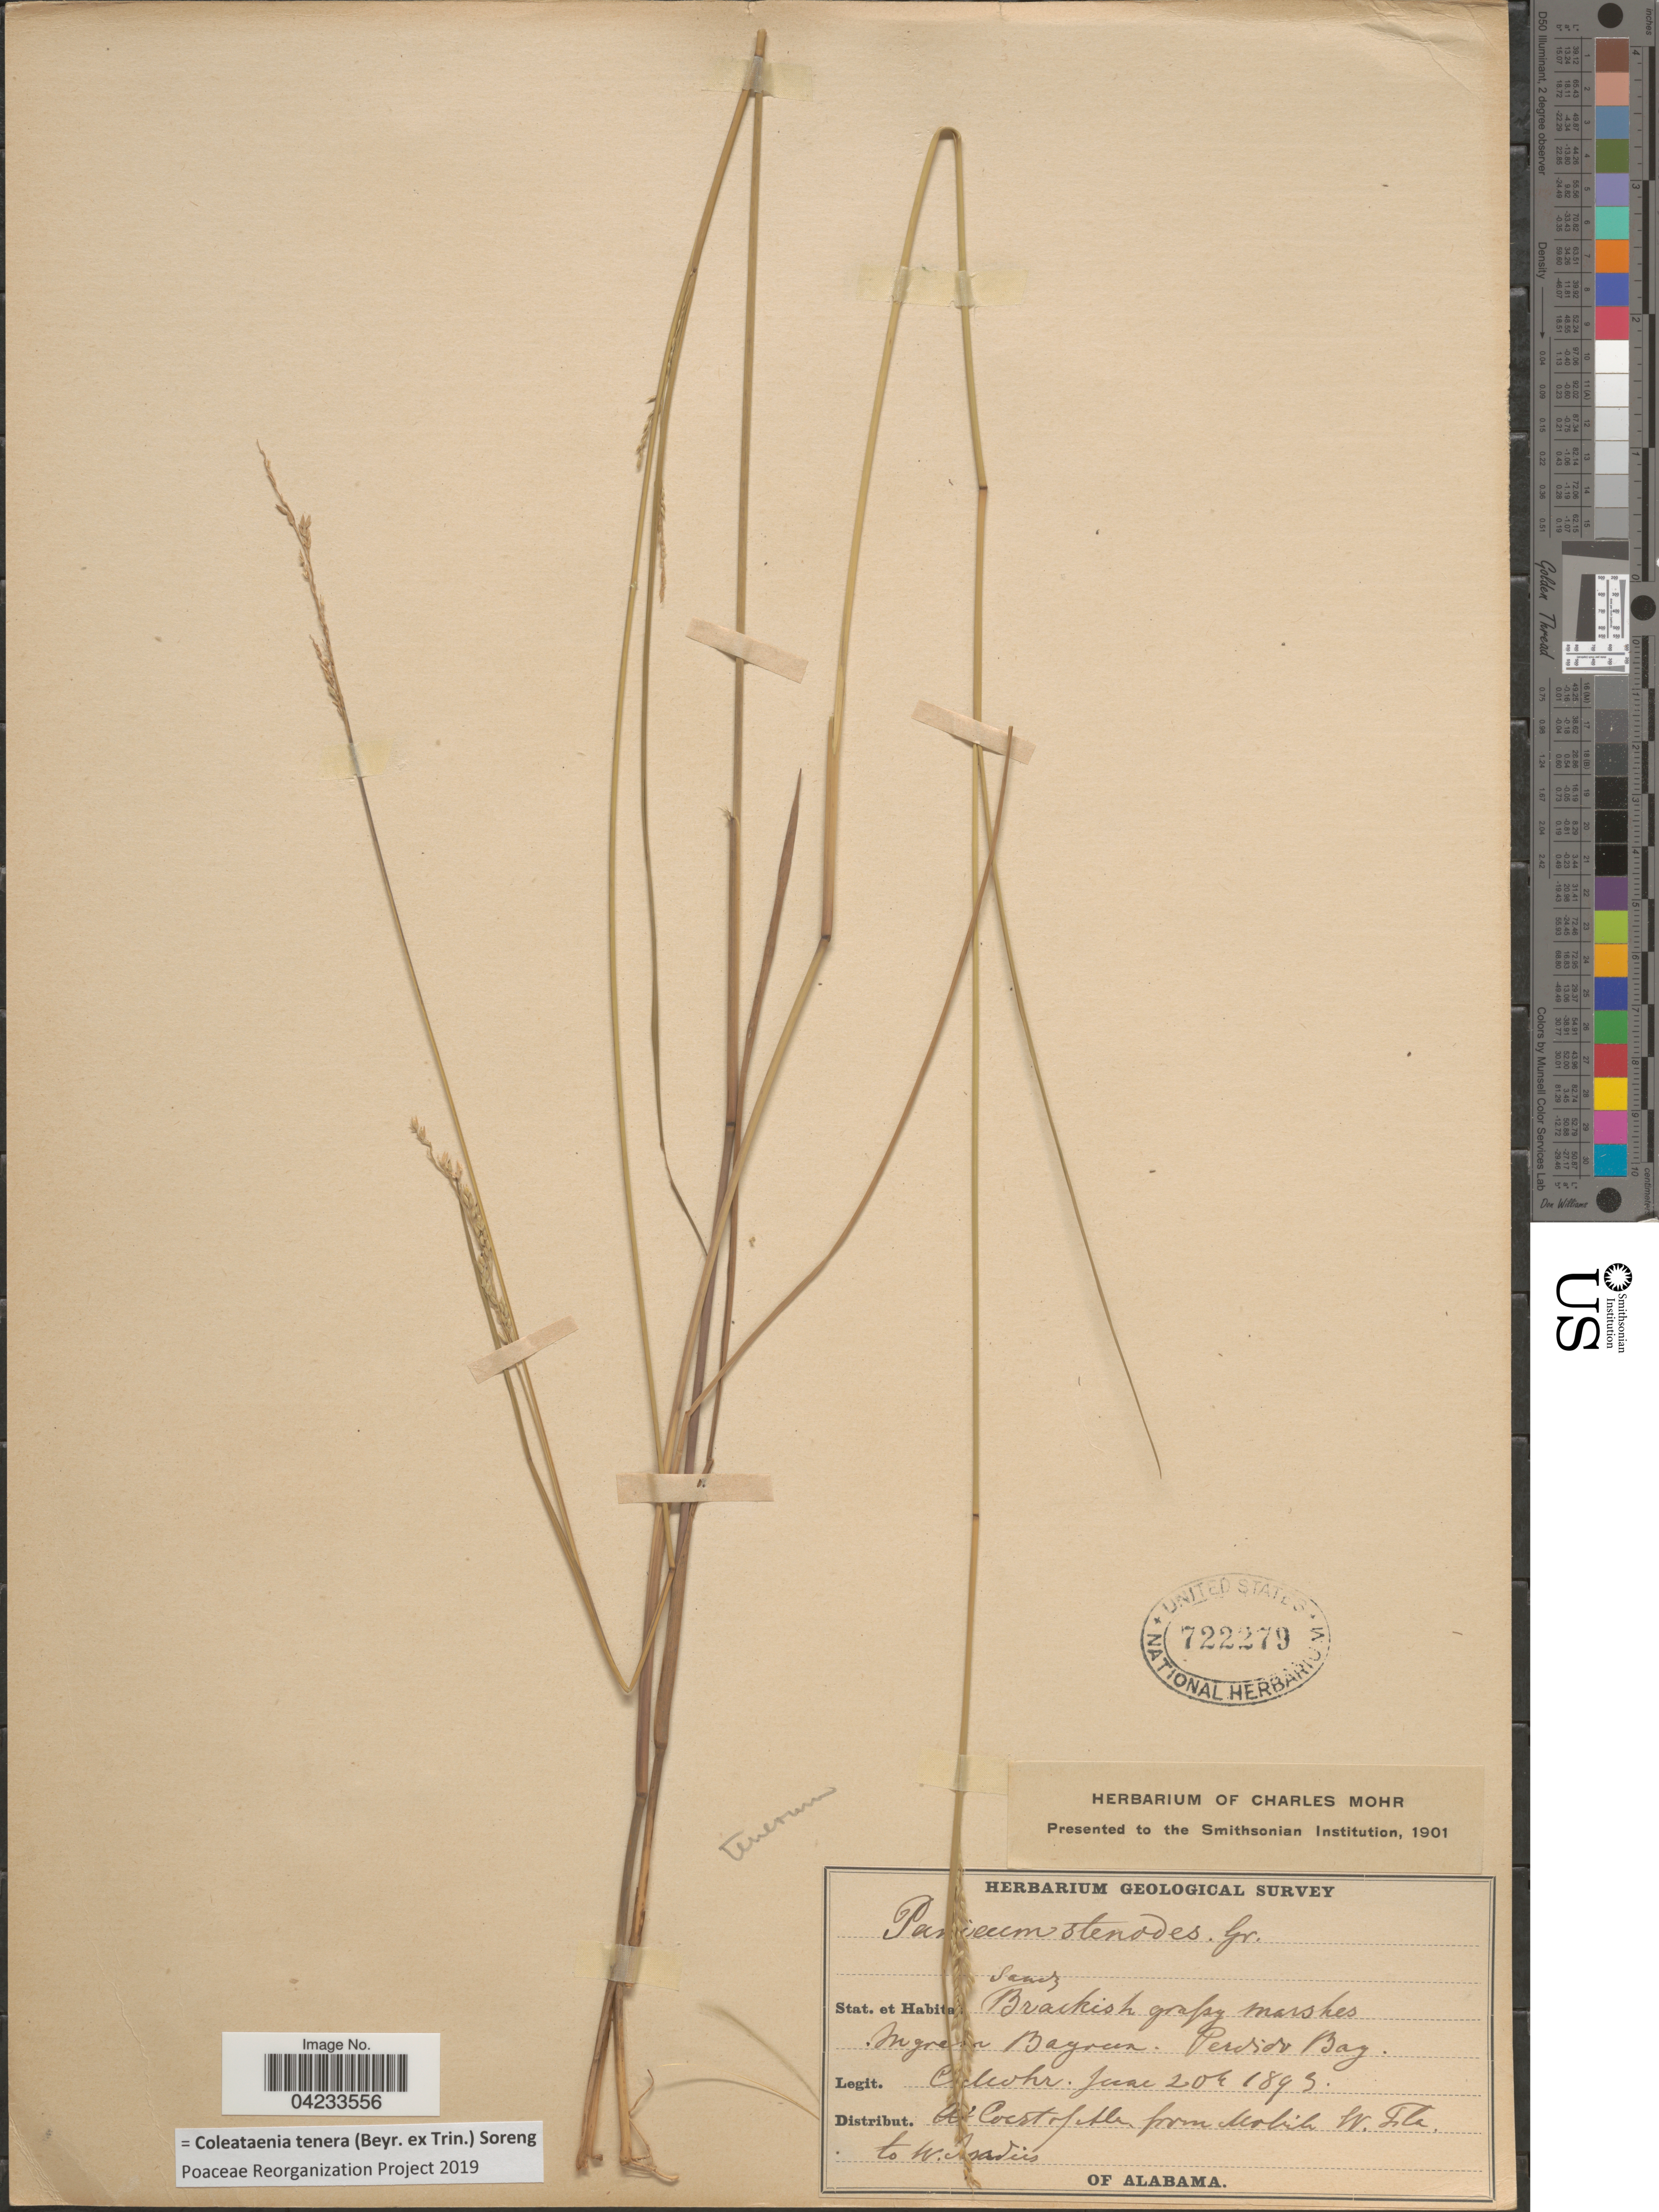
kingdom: Plantae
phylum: Tracheophyta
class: Liliopsida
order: Poales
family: Poaceae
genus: Coleataenia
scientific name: Coleataenia tenera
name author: (Beyr. ex Trin.) Soreng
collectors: Mohr, C. T. (herbarium)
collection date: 1893-06-20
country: United States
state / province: Florida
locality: Perdido Bay.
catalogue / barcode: US 722279